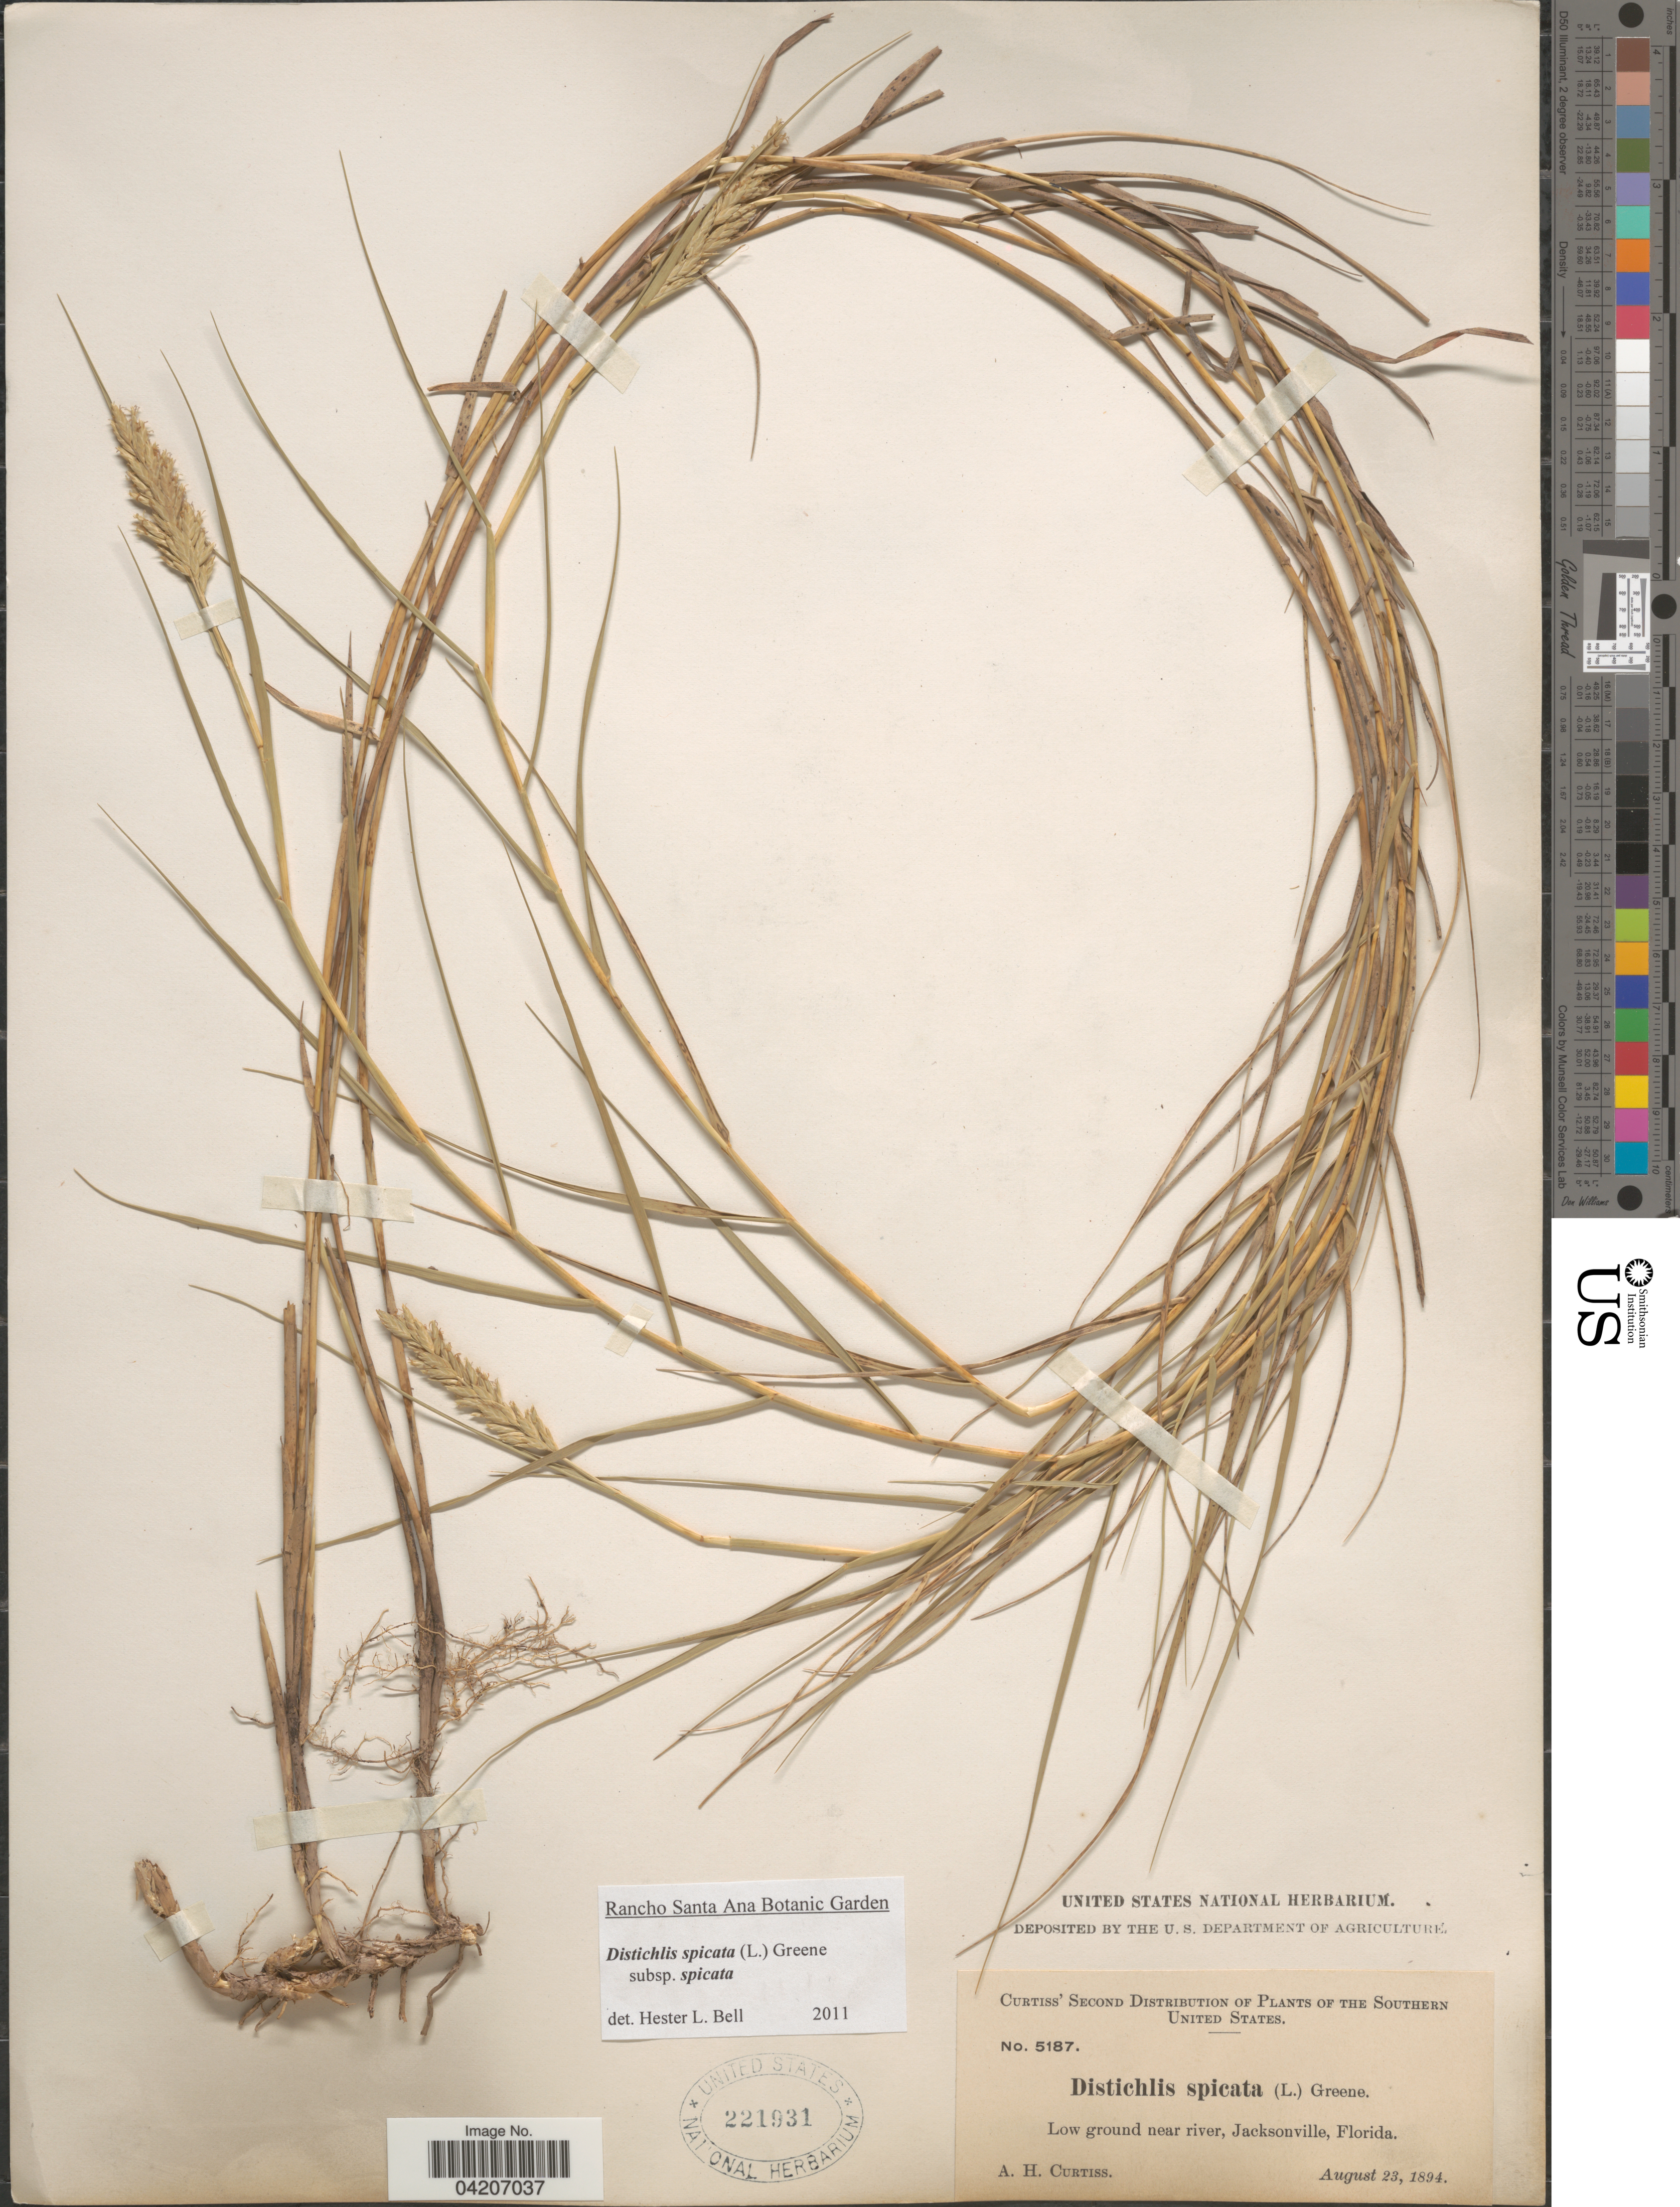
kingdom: Plantae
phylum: Tracheophyta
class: Liliopsida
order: Poales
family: Poaceae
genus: Distichlis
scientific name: Distichlis spicata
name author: (L.) Greene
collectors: A. H. Curtiss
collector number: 5187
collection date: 1894-08-23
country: United States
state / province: Florida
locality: Low ground near river, Jacksonville. Southern United States.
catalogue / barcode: US 221931